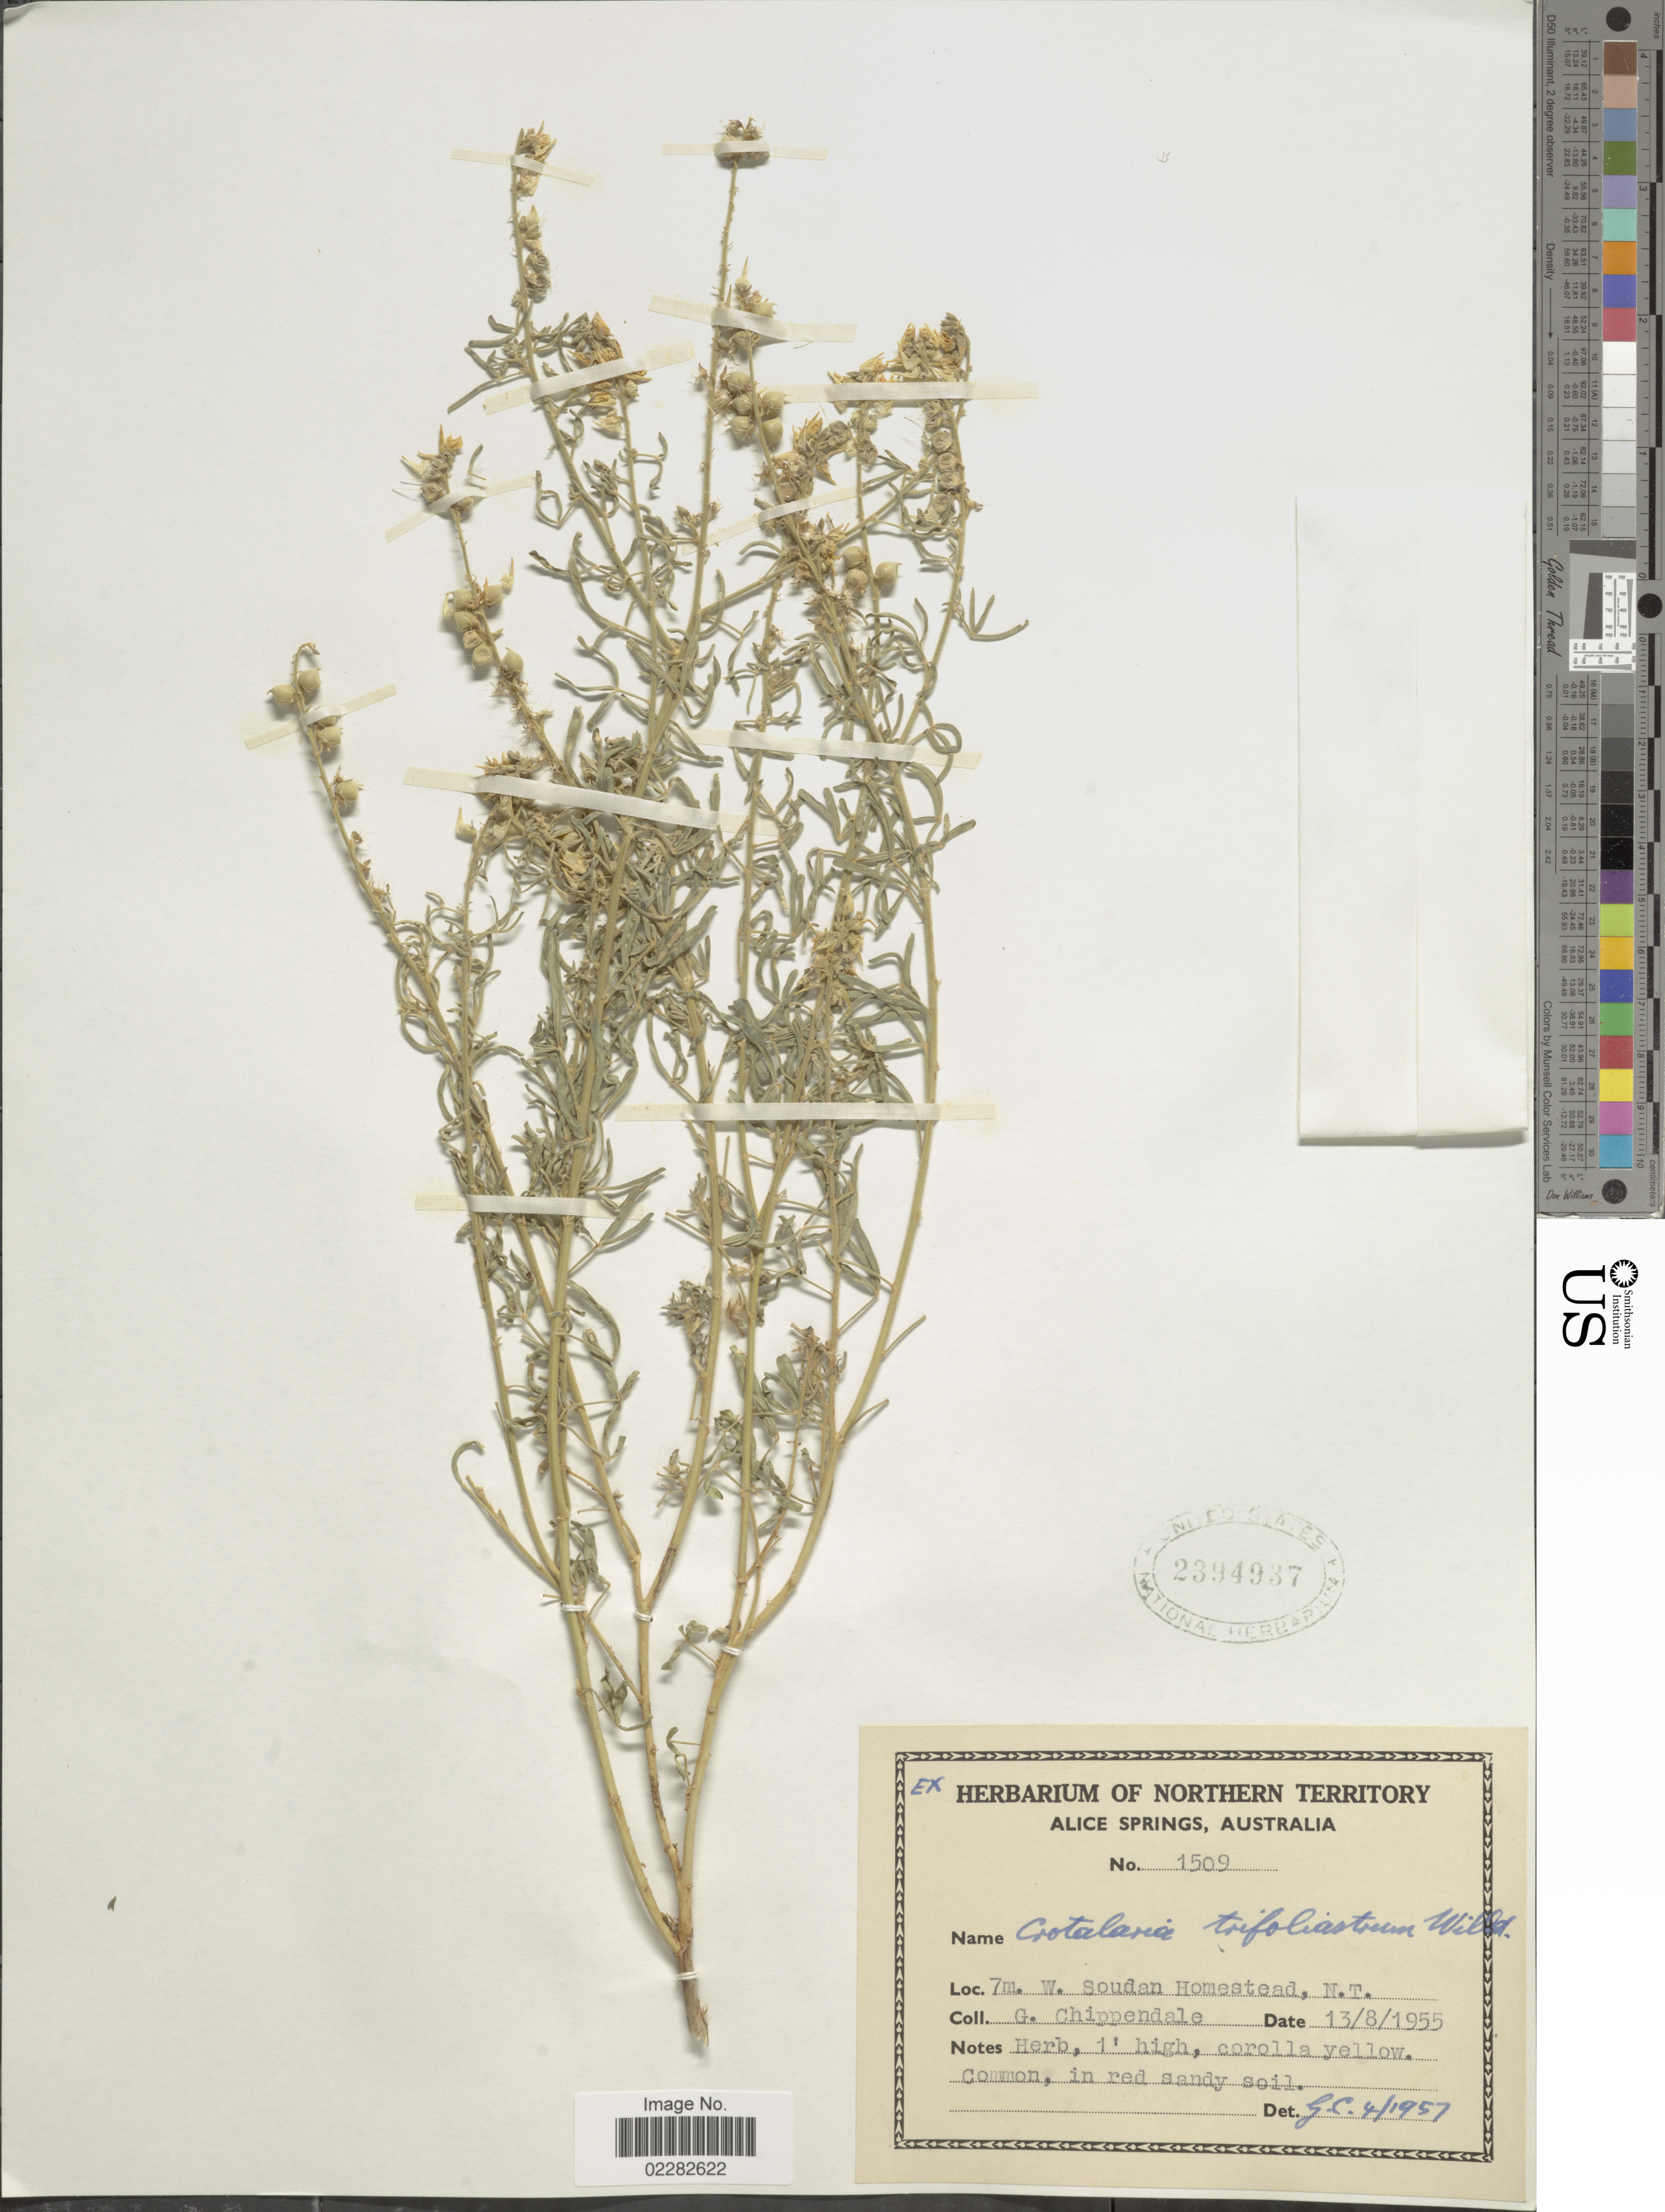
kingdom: Plantae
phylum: Tracheophyta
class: Magnoliopsida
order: Fabales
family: Fabaceae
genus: Crotalaria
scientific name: Crotalaria trifoliastrum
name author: Willd.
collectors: G. Chippendale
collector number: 1509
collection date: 1955-08-13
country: Australia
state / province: Northern Territory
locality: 7 m. W. Soudan Homestead.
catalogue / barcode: US 2394937